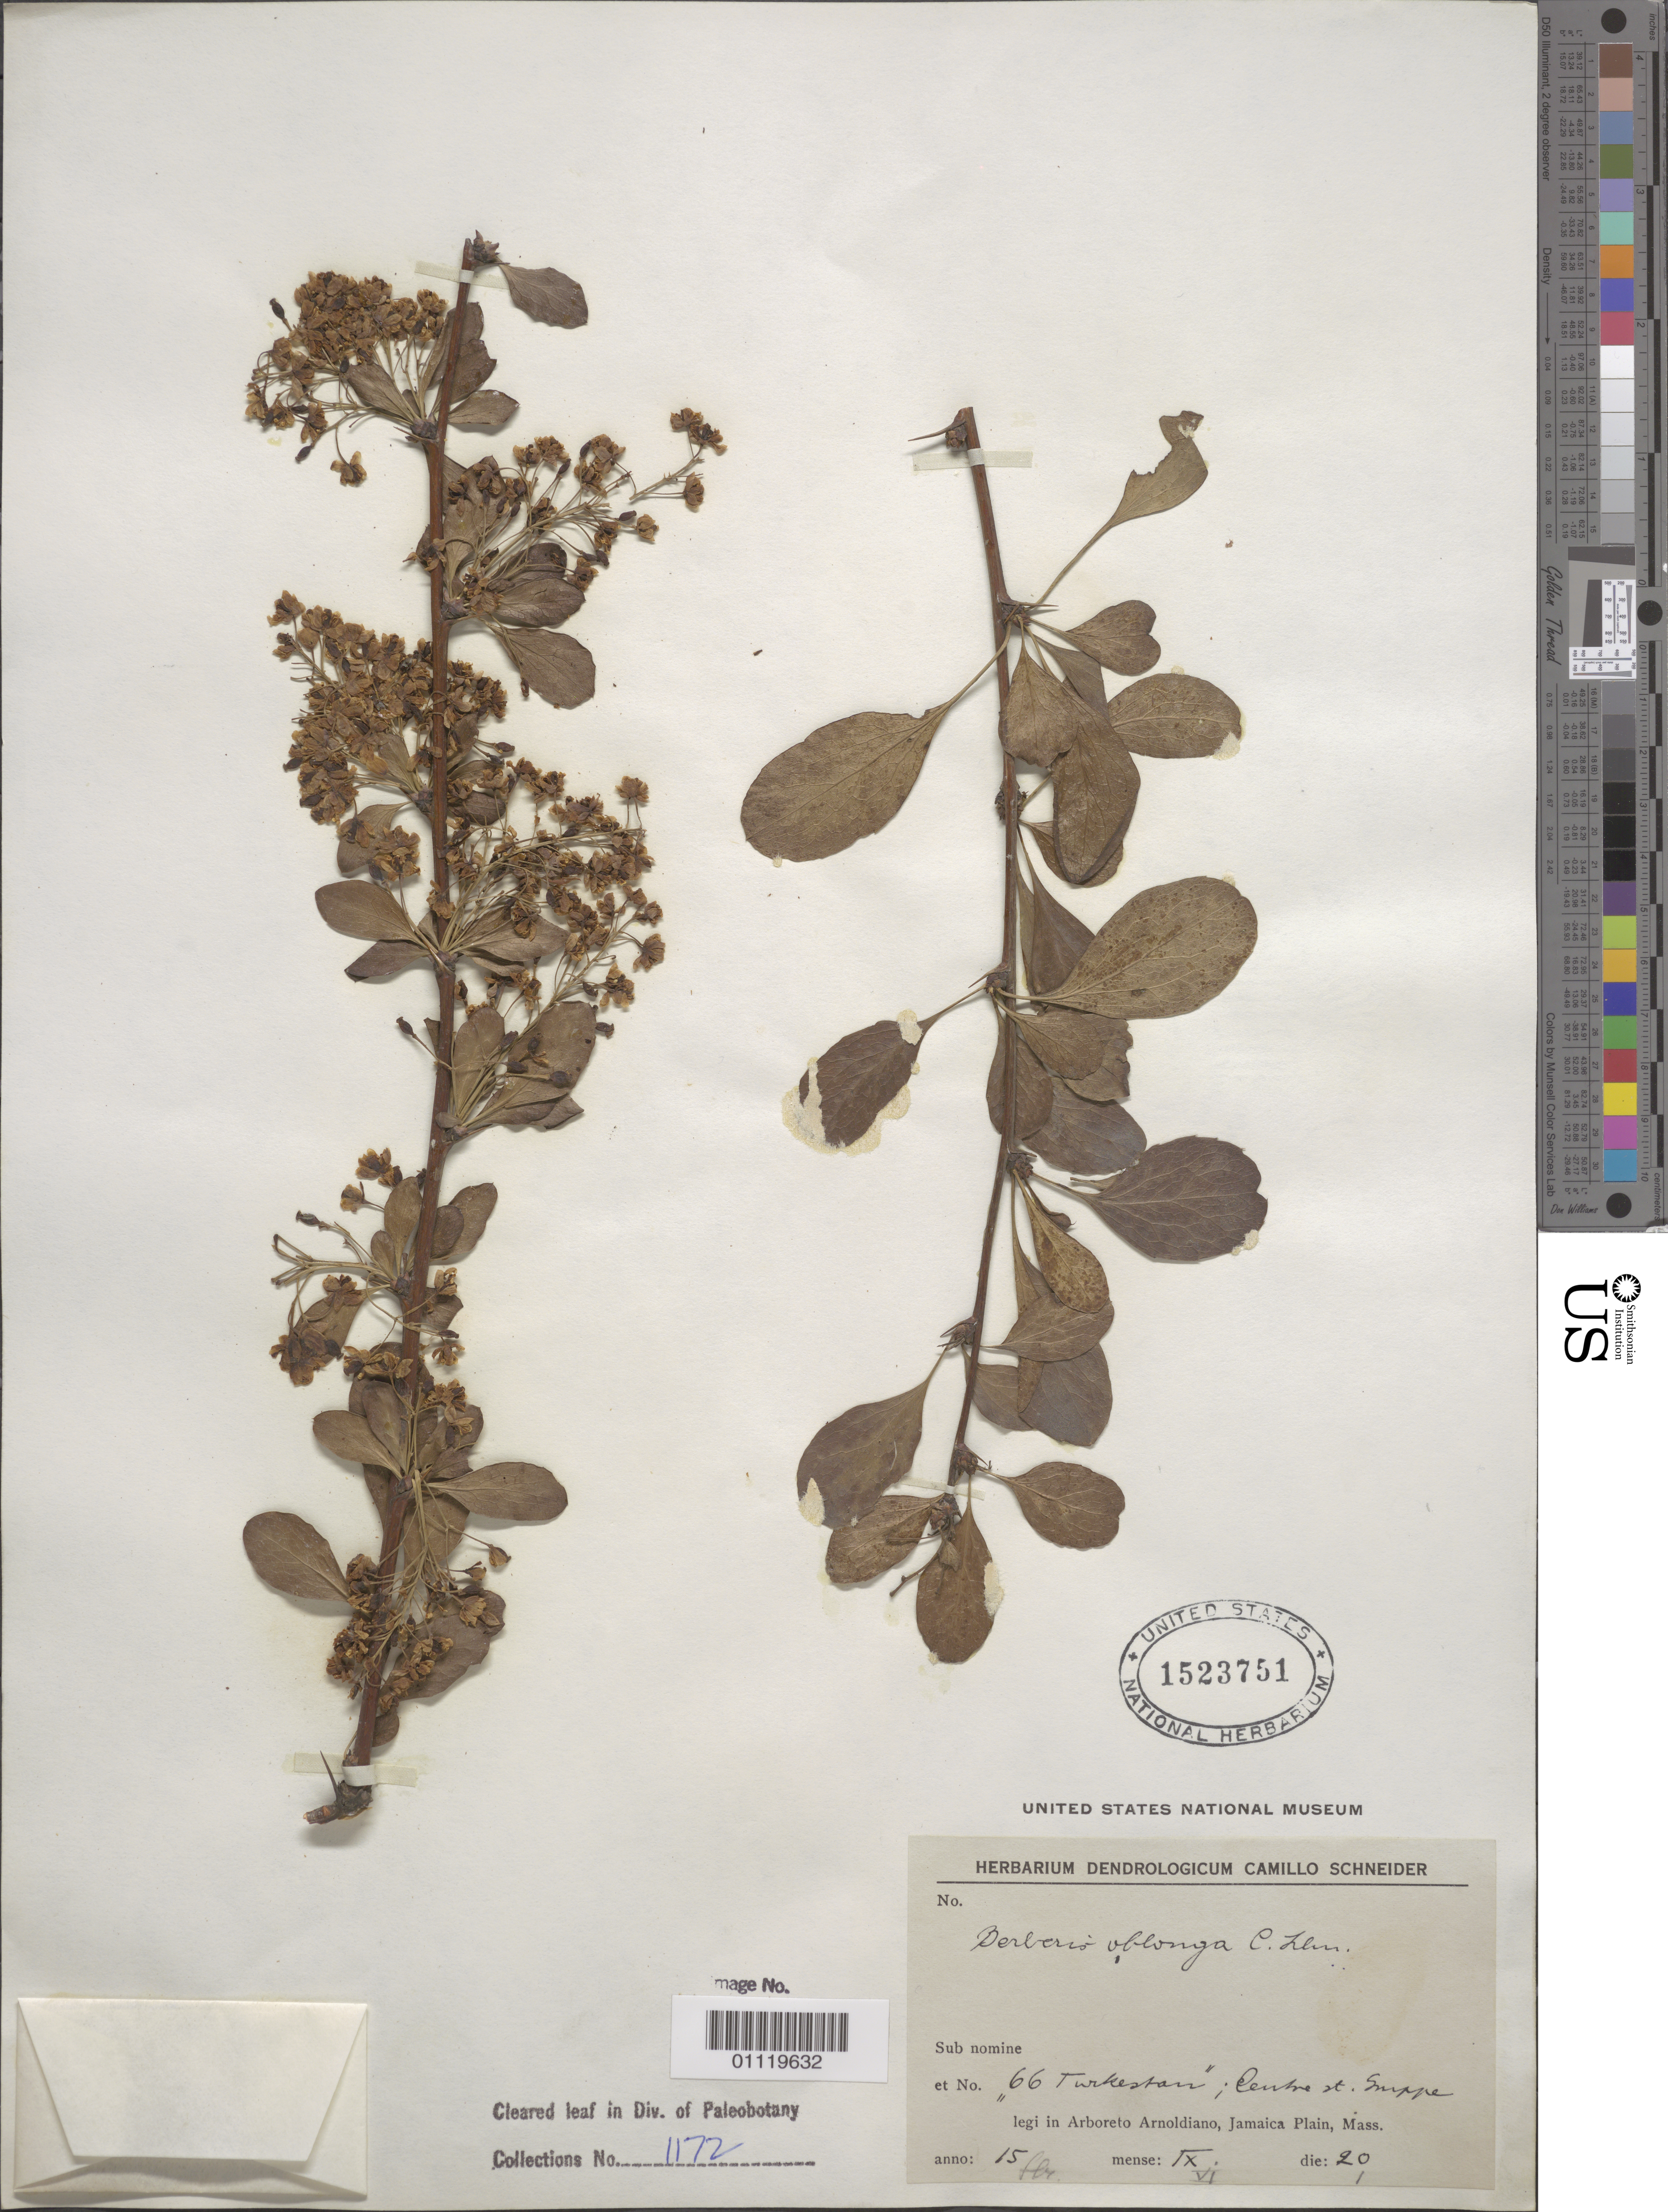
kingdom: Plantae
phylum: Tracheophyta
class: Magnoliopsida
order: Ranunculales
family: Berberidaceae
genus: Berberis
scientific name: Berberis oblonga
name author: (Regel) C.K. Schneid.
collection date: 1915-09-20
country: United States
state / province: Massachusetts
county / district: Suffolk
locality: Jamaica Plain, Arnold Arboretum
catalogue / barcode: US 1523751